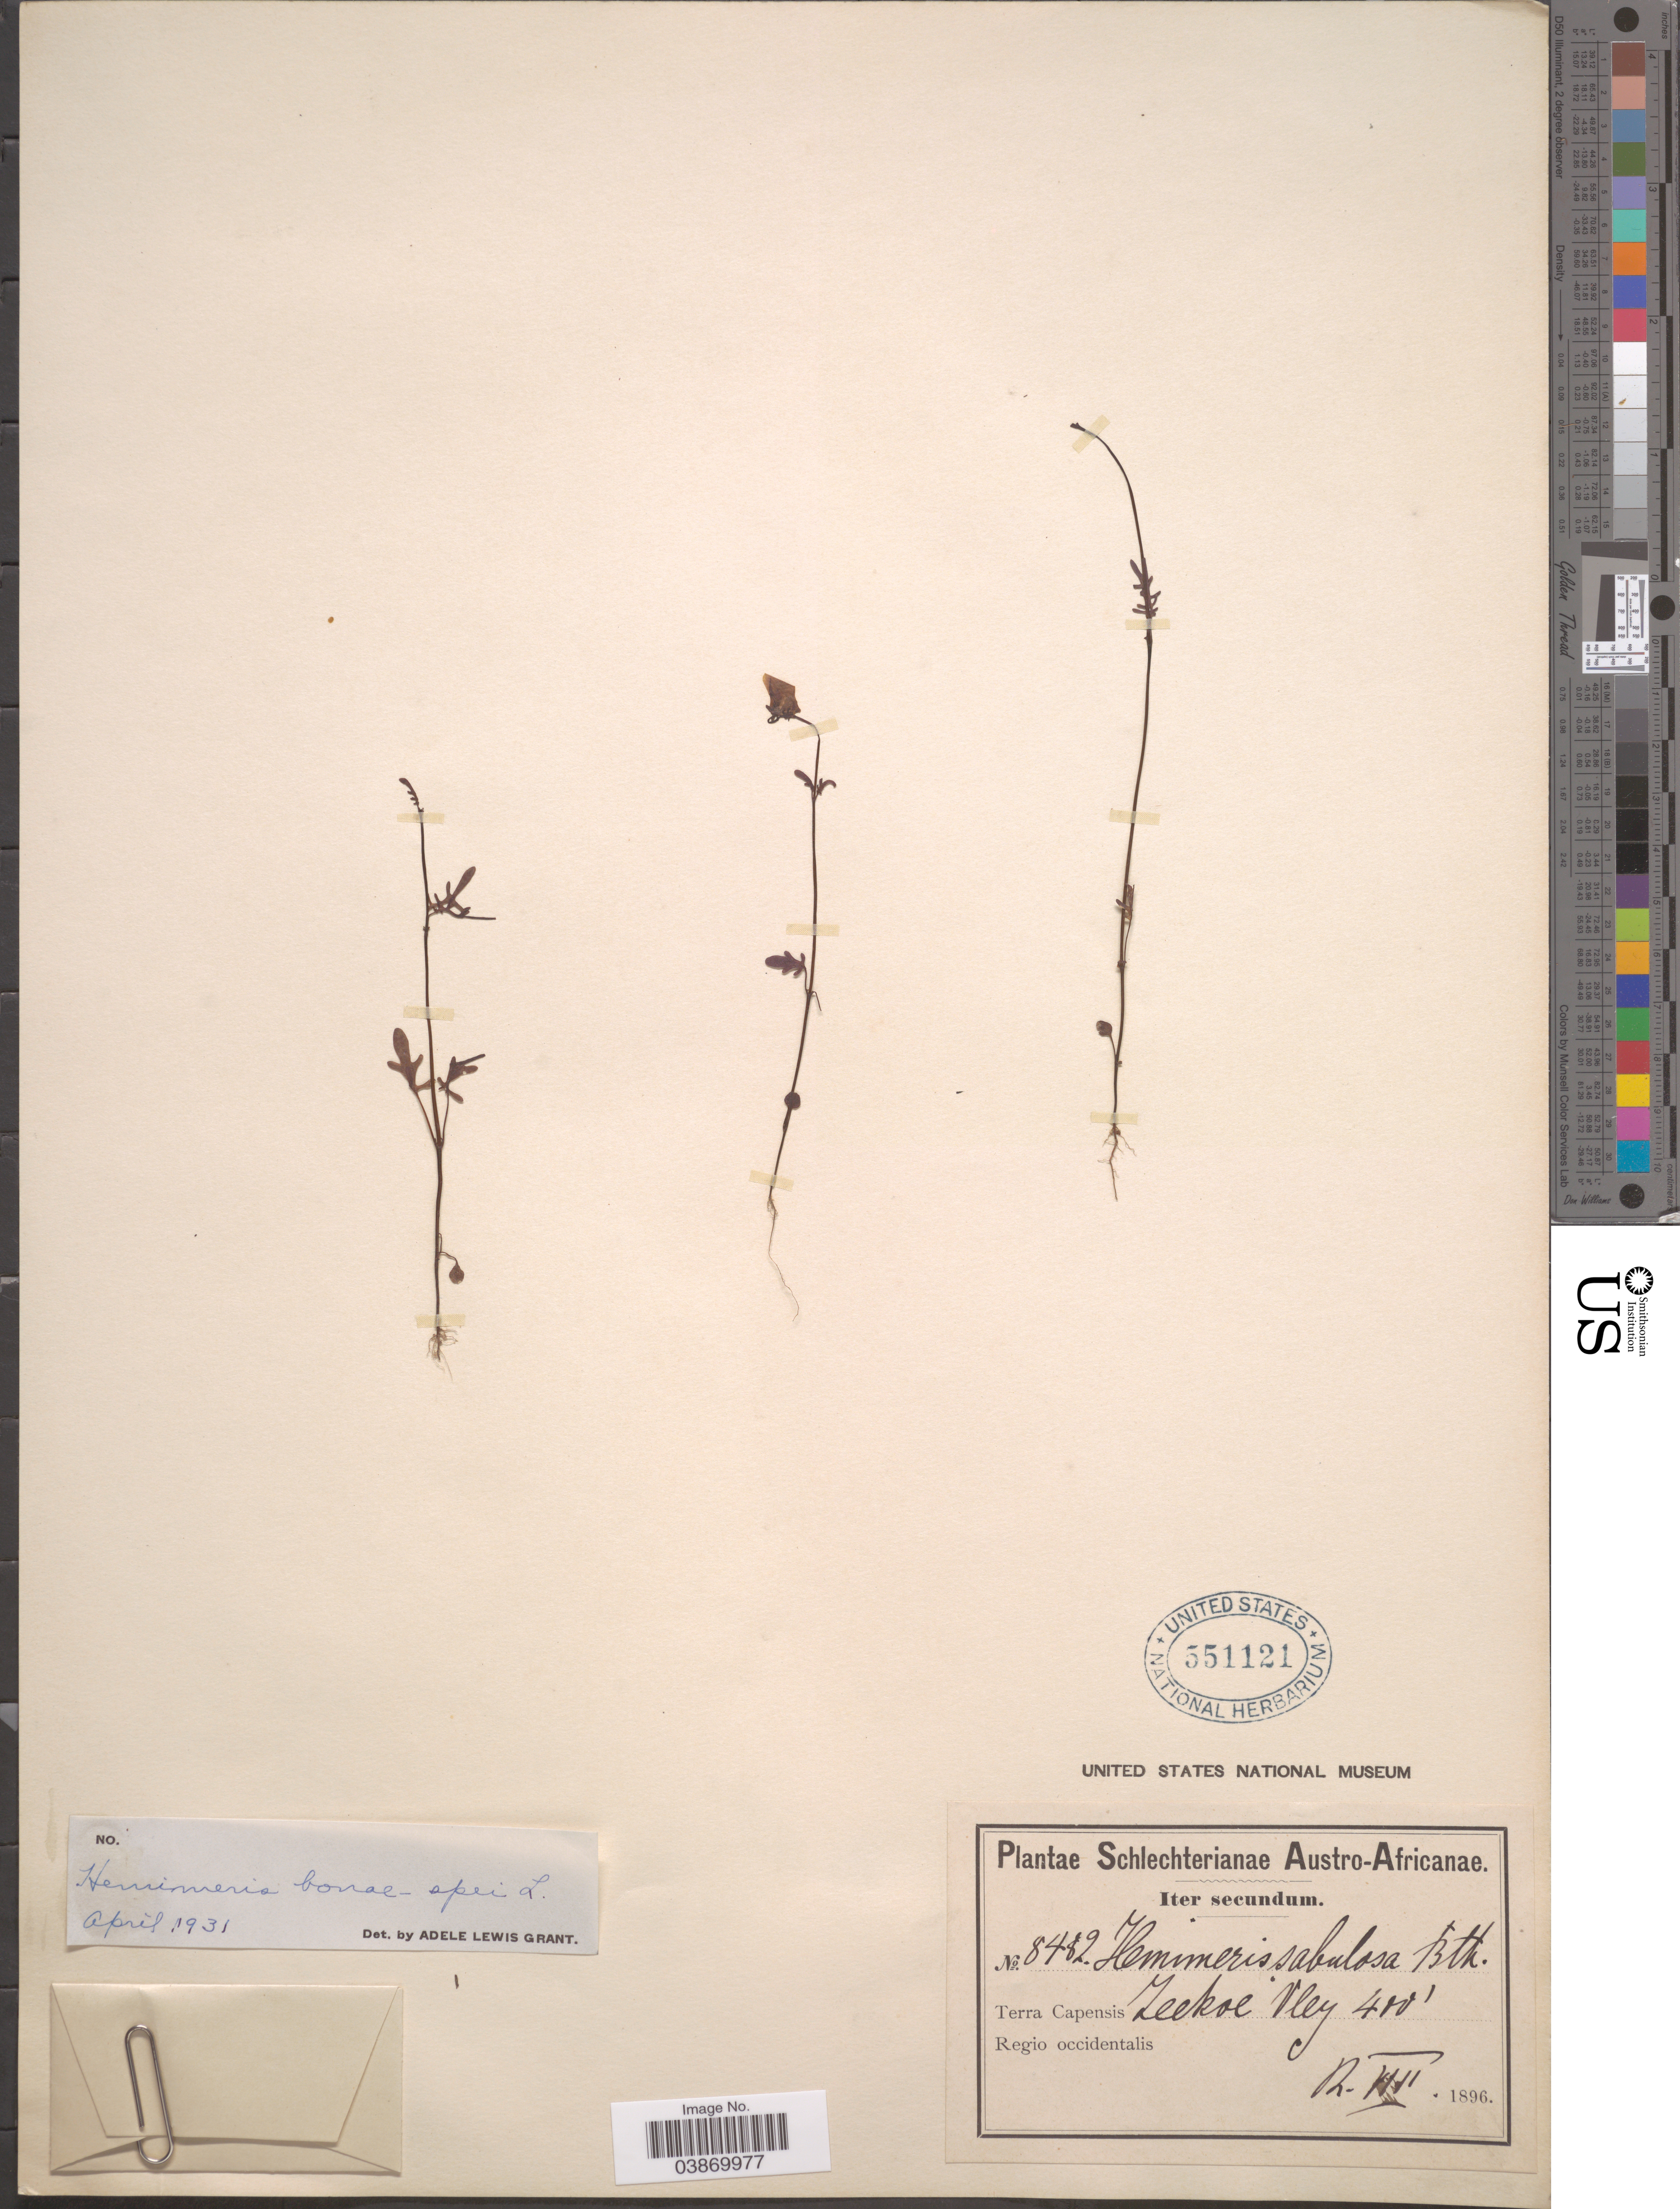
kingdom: Plantae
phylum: Tracheophyta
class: Magnoliopsida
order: Lamiales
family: Scrophulariaceae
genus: Hemimeris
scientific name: Hemimeris bonae-spei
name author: L.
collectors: Schlechter, --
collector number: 8482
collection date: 1896-08-12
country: South Africa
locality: Austro-Africanae. Terra Capensis. Zeekoe Vley. Regio occidentalis.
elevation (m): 122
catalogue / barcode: US 351121